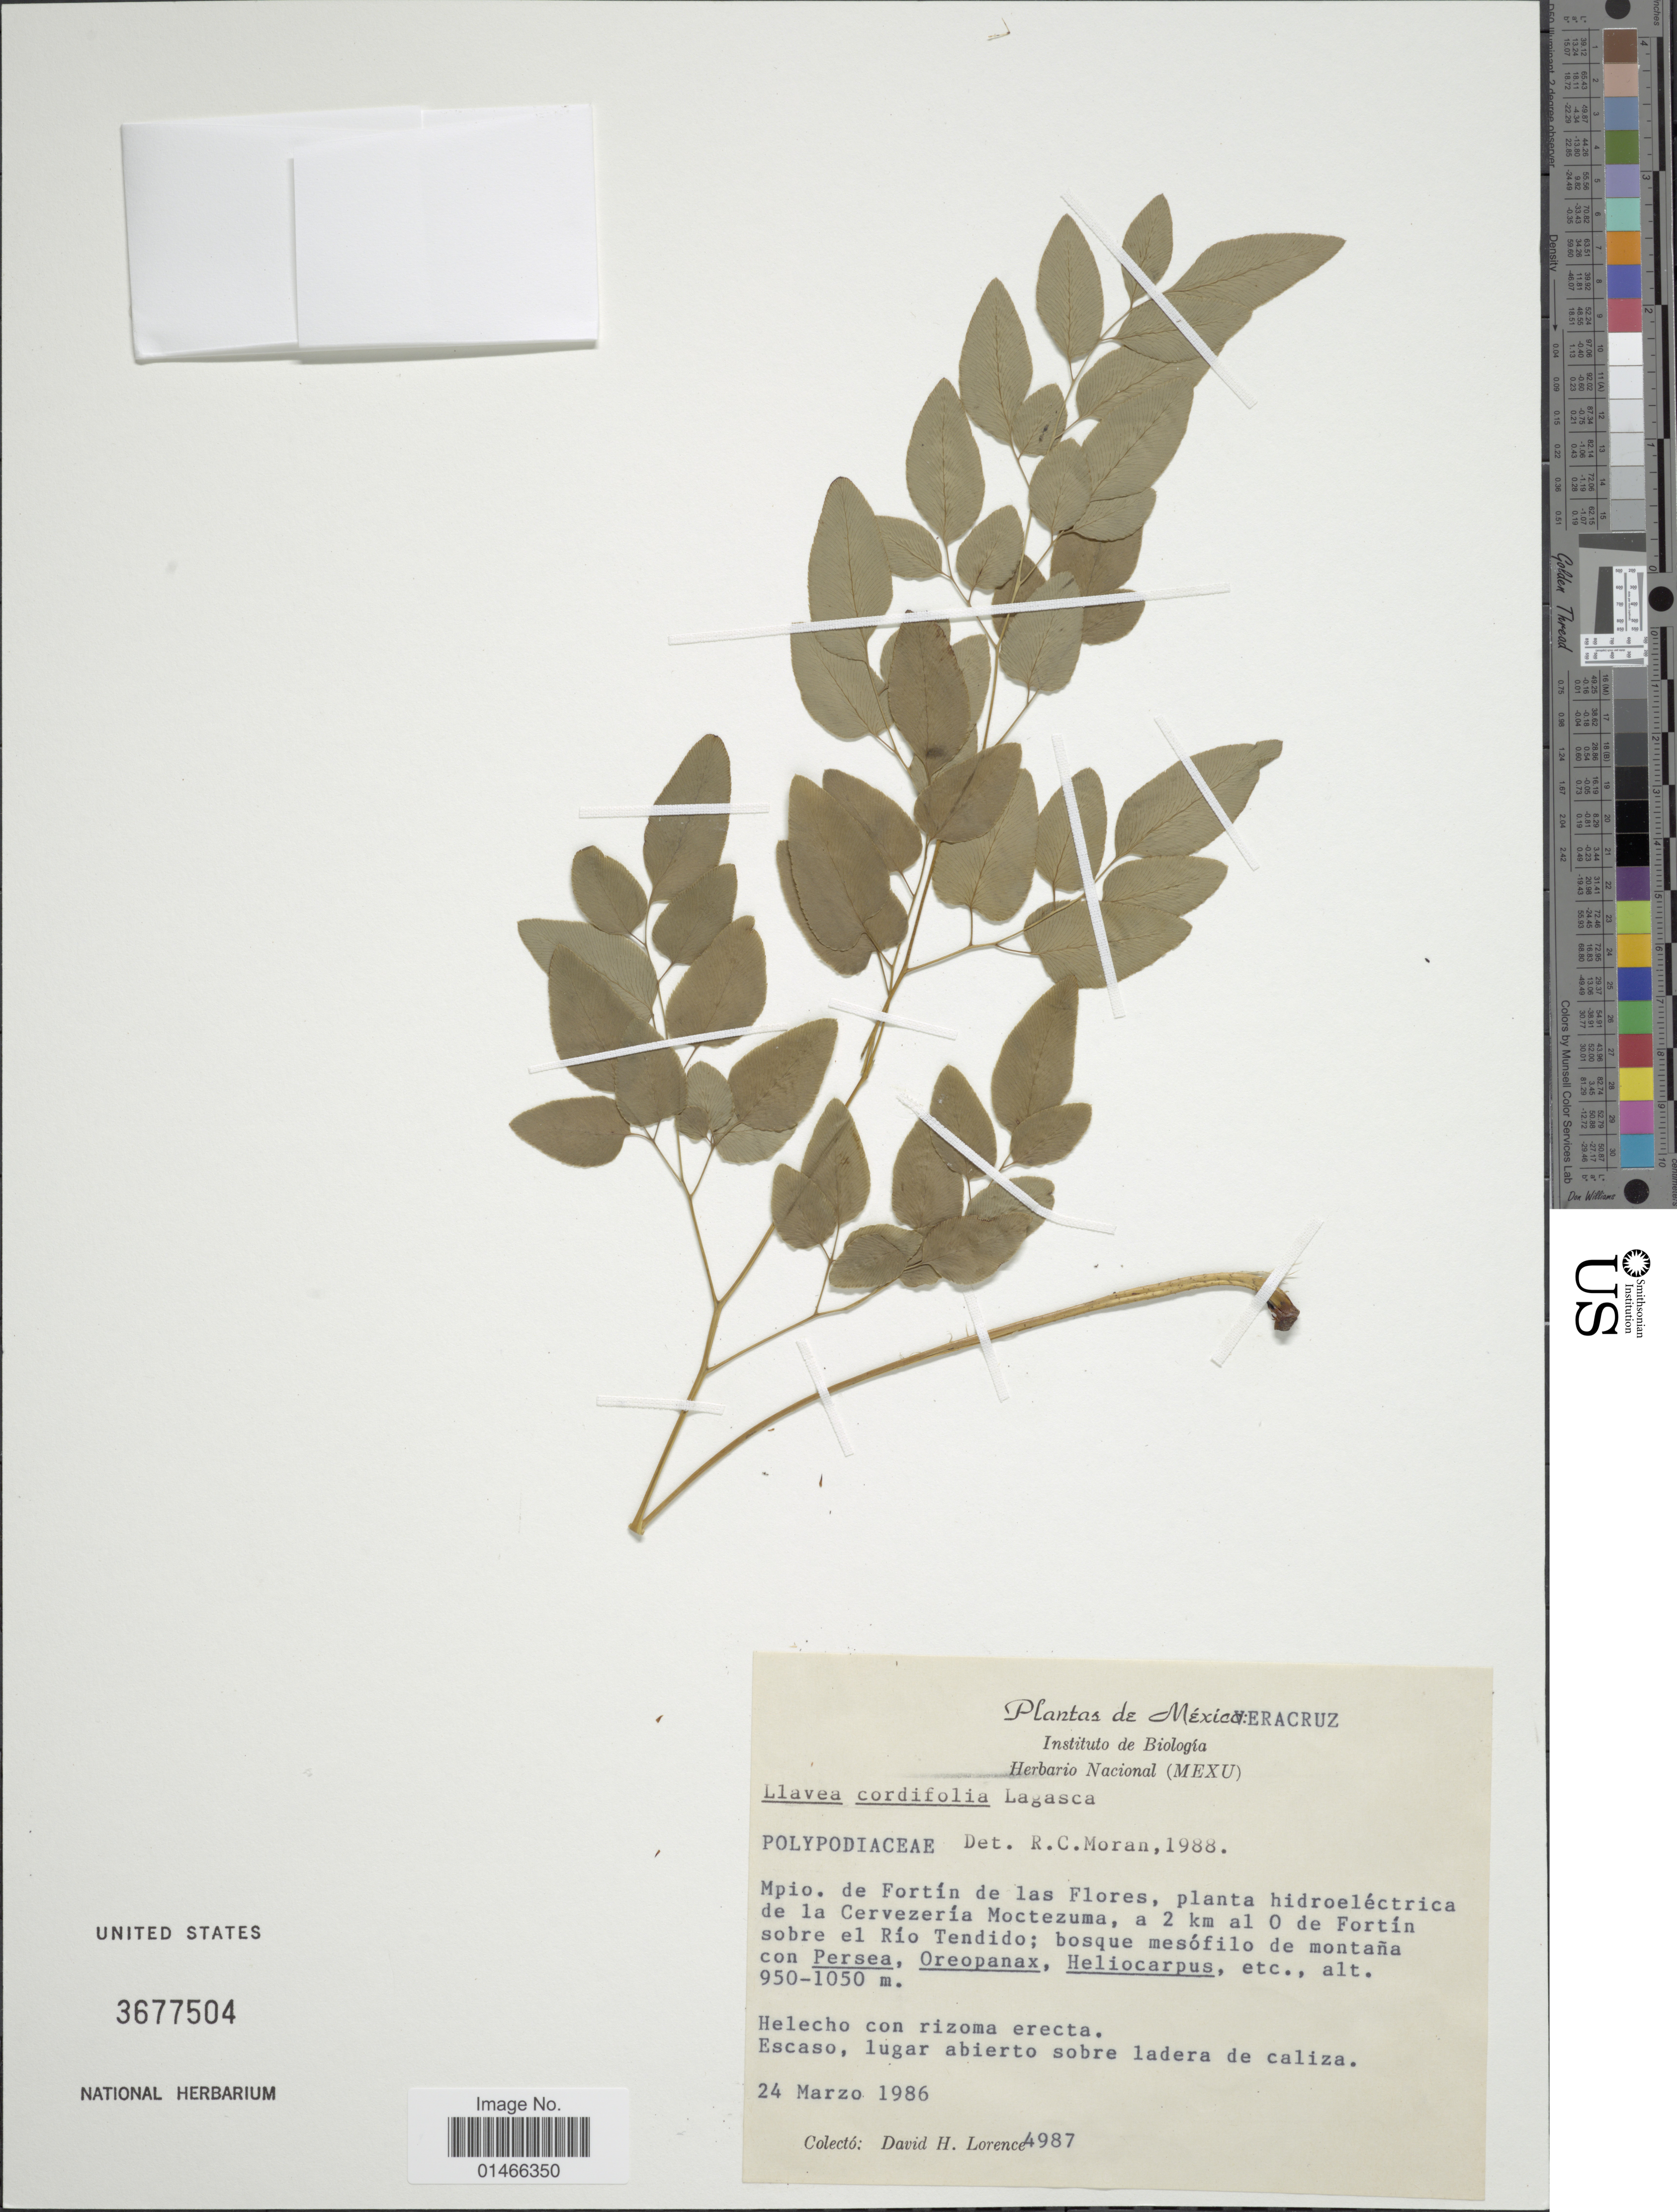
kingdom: Plantae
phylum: Tracheophyta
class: Polypodiopsida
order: Polypodiales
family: Pteridaceae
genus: Llavea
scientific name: Llavea cordifolia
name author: Lag.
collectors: D. Lorence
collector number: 4987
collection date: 1986-03-24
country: Mexico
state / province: Veracruz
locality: Mpio. de Fortin de las Flores, planta hidroelectrica de la Cervezeria Moctezuma, a 2 km al O de Fortin sobre el Rio Tendido.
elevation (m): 950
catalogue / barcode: US 3677504